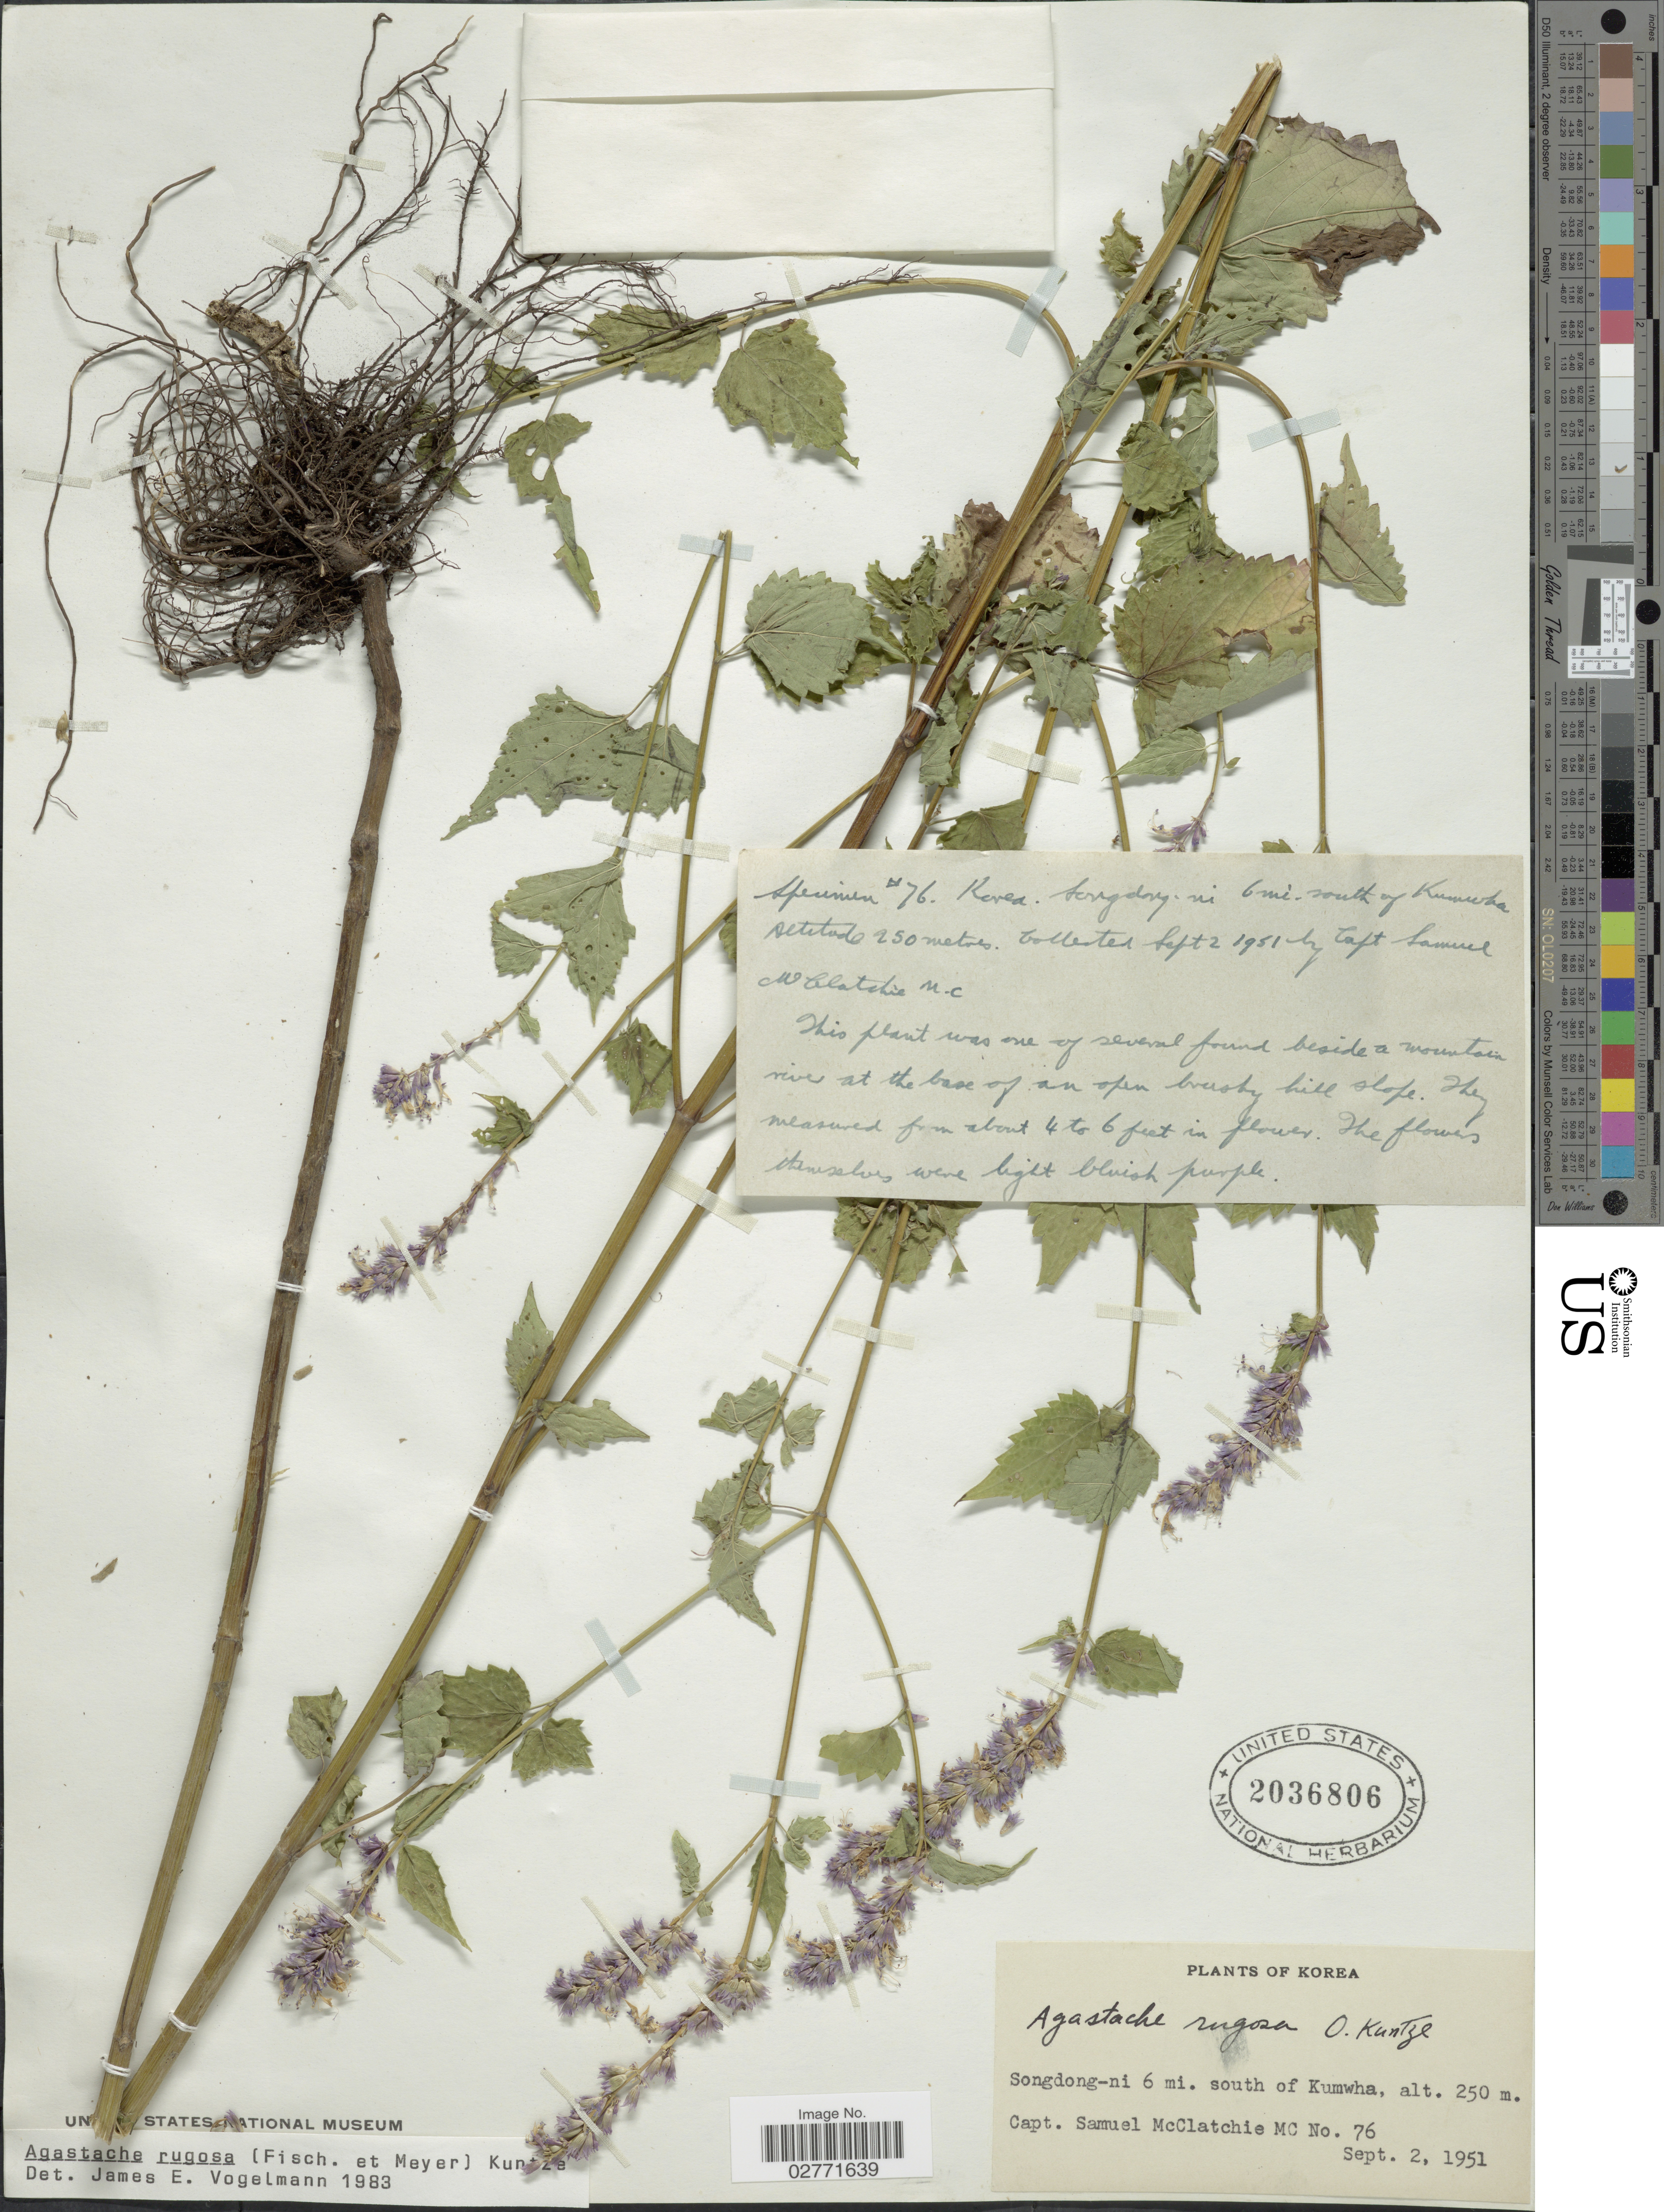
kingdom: Plantae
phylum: Tracheophyta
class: Magnoliopsida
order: Lamiales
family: Lamiaceae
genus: Agastache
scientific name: Agastache rugosa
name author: (Fisch. & C.A. Mey.) Kuntze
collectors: S. McClatchie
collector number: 76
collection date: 1951-09-02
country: South Korea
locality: Songdong-ni 6 mi. south of Kumwha.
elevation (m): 250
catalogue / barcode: US 2036806